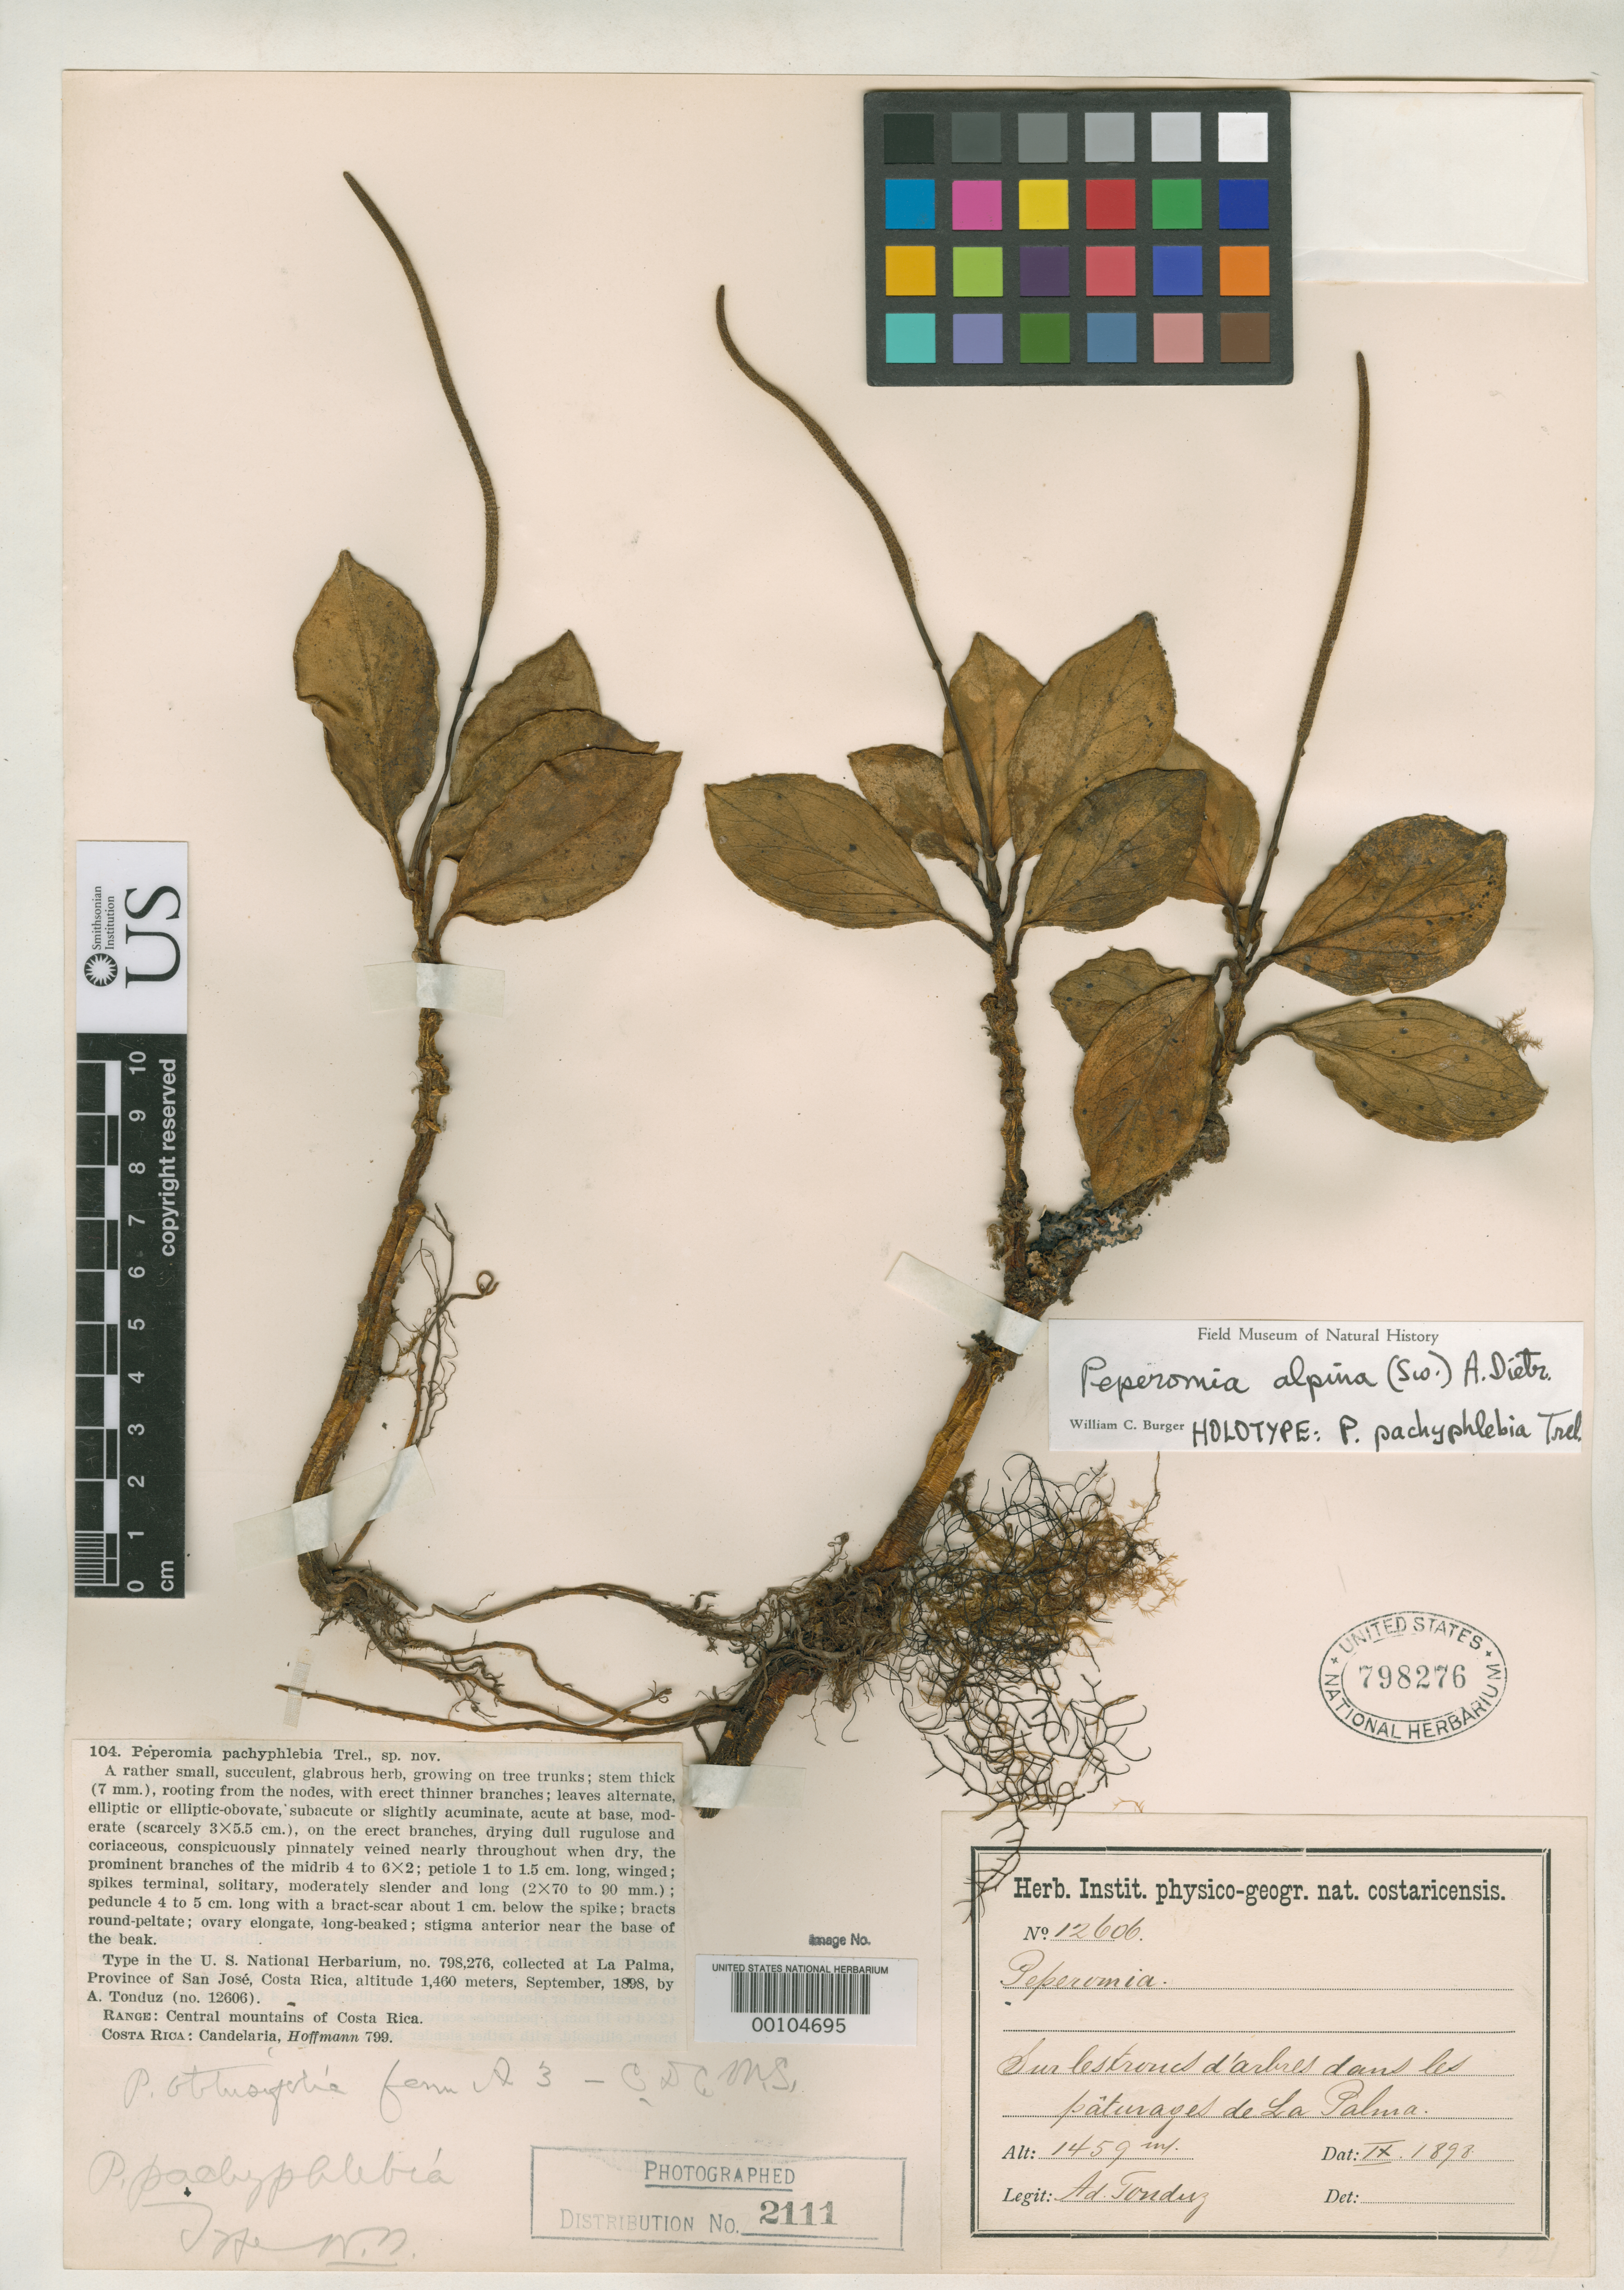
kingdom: Plantae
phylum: Tracheophyta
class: Magnoliopsida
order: Piperales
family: Piperaceae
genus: Peperomia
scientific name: Peperomia pachyphlebia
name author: Trel.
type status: Holotype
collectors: A. Tonduz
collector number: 12606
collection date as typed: Sep 1898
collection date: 1898-09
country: Costa Rica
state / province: San José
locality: La Palma.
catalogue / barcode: US 798276